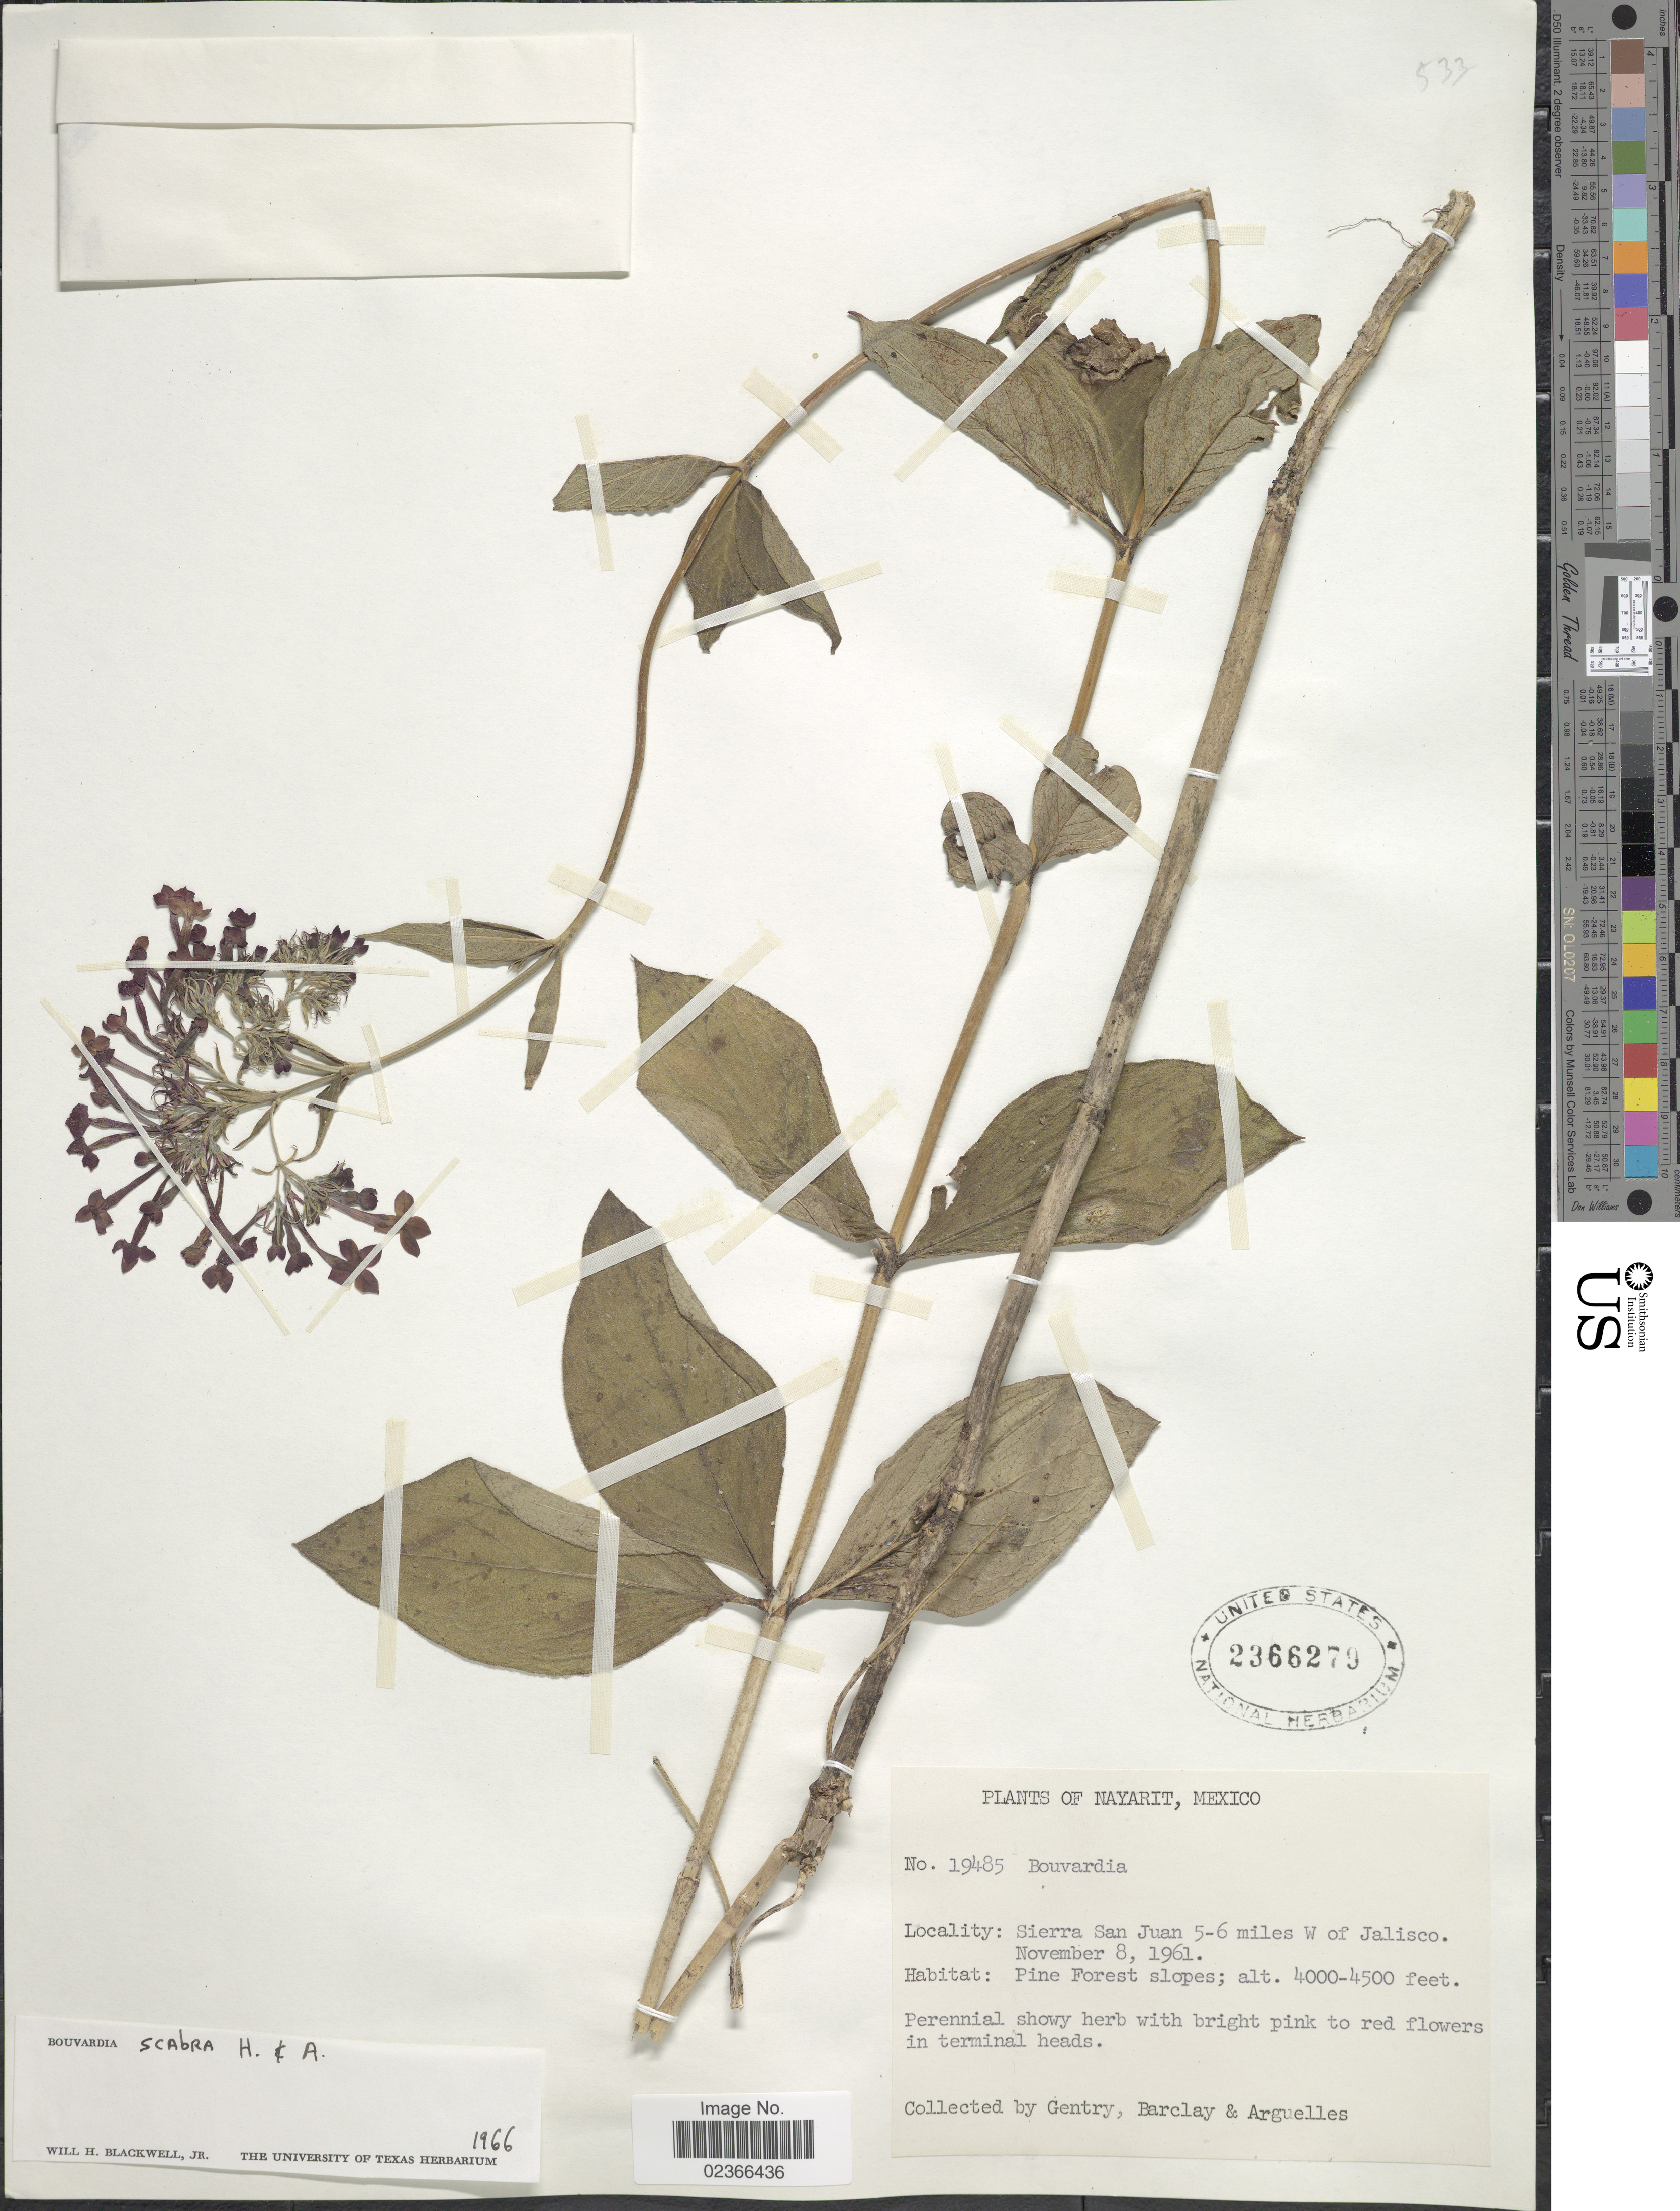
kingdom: Plantae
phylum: Tracheophyta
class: Magnoliopsida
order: Gentianales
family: Rubiaceae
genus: Bouvardia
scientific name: Bouvardia scabra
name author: Hook. & Arn.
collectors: Gentry, --, -- Barclay & Arguelles, --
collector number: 19485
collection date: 1961-11-08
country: Mexico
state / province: Nayarit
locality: Sierra San Juan 5-6 miles W of Jalisco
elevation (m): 1219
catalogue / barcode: US 2366279